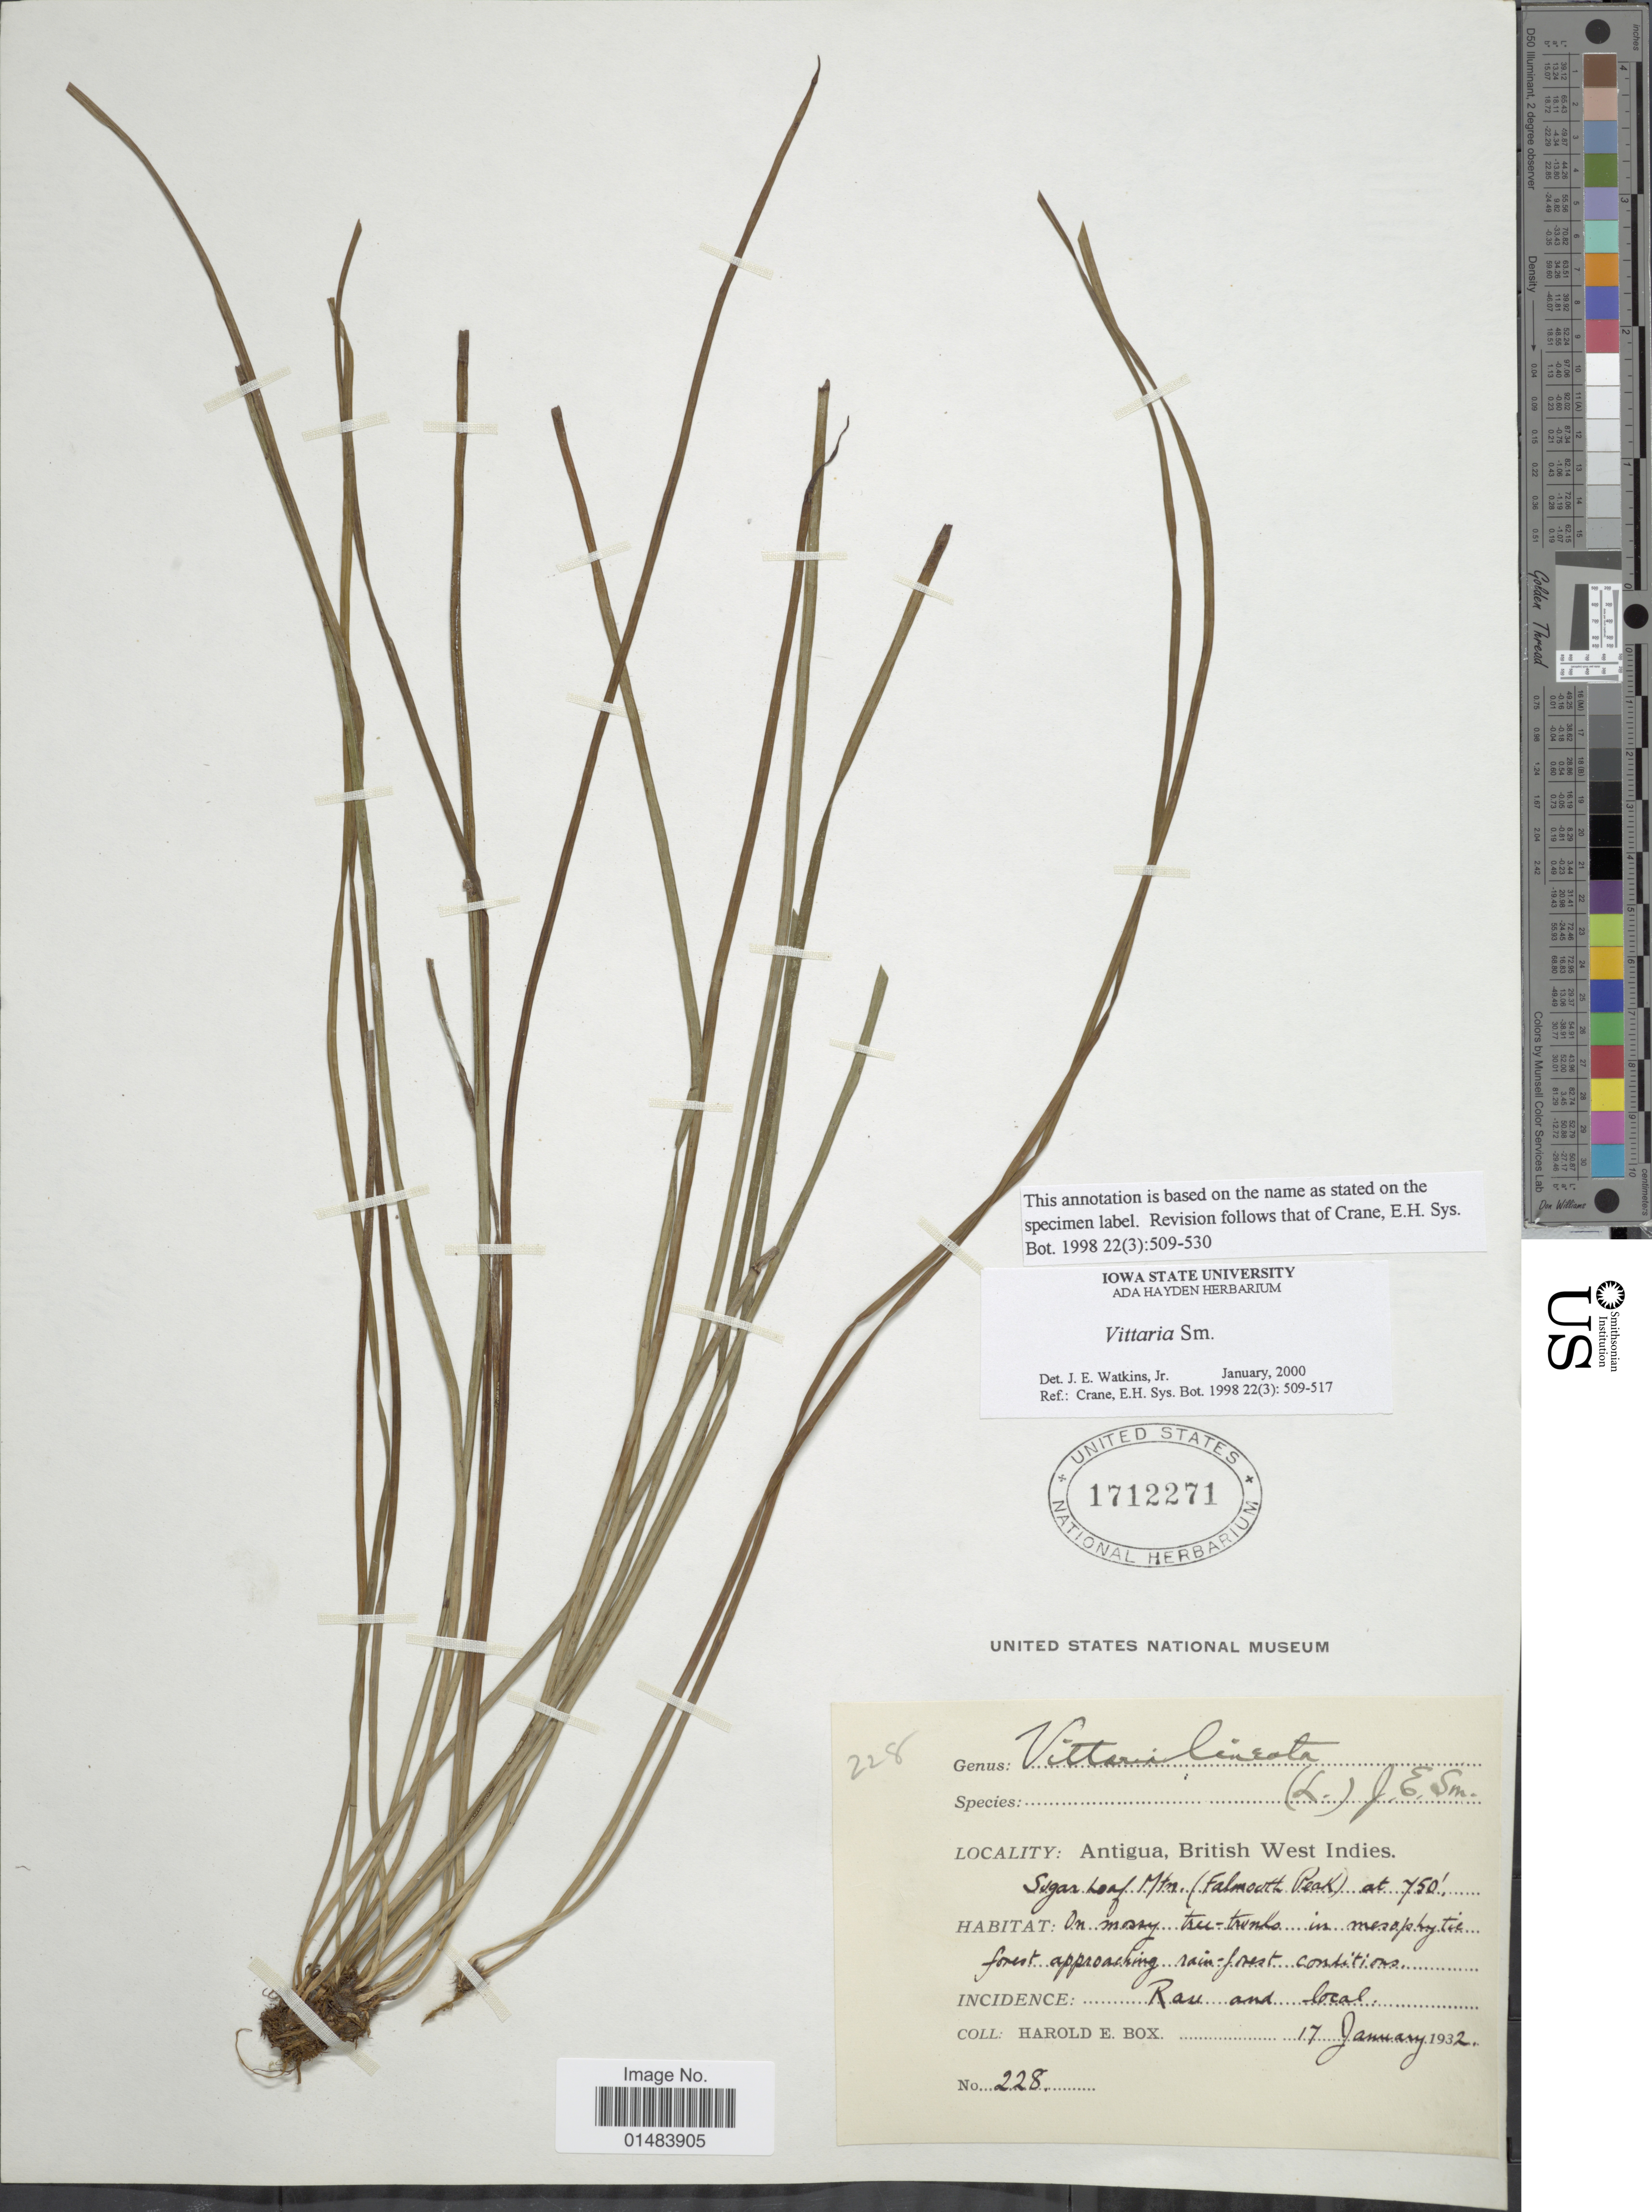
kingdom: Plantae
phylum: Tracheophyta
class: Polypodiopsida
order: Polypodiales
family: Pteridaceae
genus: Vittaria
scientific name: Vittaria lineata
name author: (L.) Sm.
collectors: H. E. Box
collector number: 228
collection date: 1932-01-17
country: Antigua and Barbuda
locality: Antigua, British West Indies, Sugar Loaf Mtn. (Falmounth Peak).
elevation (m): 229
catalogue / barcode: US 1712271